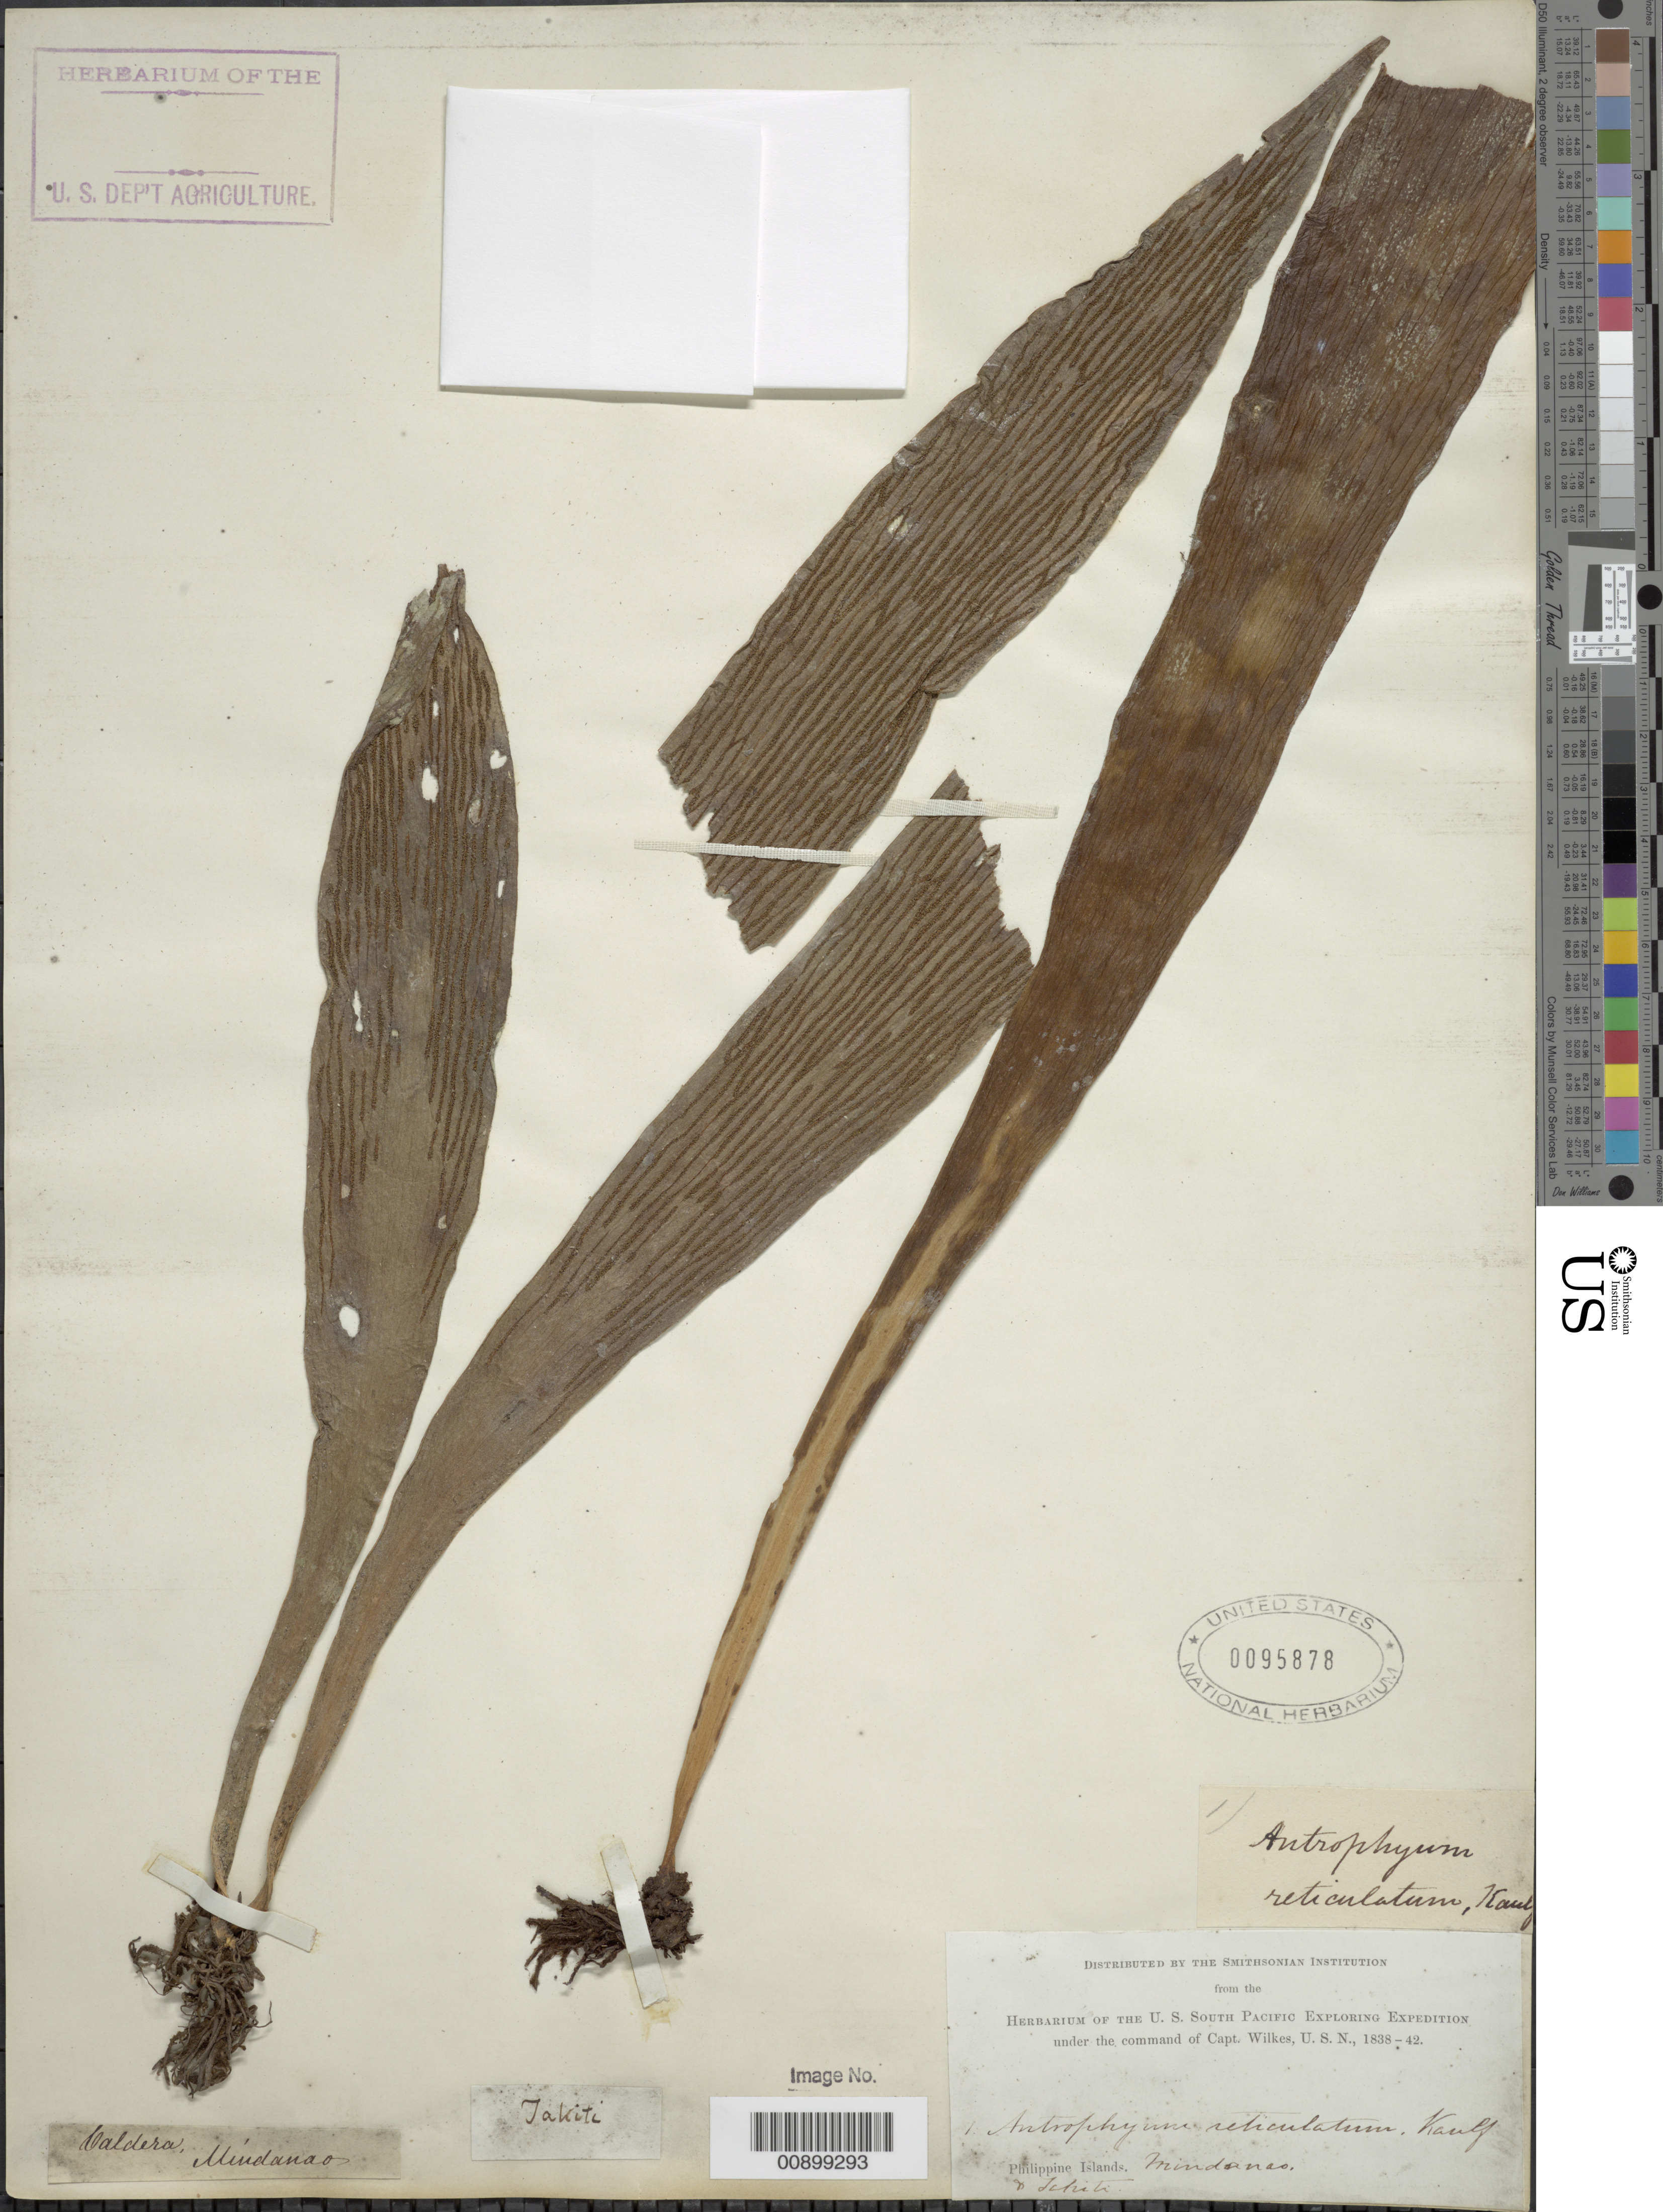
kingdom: Plantae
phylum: Tracheophyta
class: Polypodiopsida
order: Polypodiales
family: Pteridaceae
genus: Antrophyum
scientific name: Antrophyum reticulatum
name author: (G. Forst.) Kaulf.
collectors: Wilkes Explor. Exped.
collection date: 1838/1842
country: Philippines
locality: Mindanao and Tahiti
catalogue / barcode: US 95878